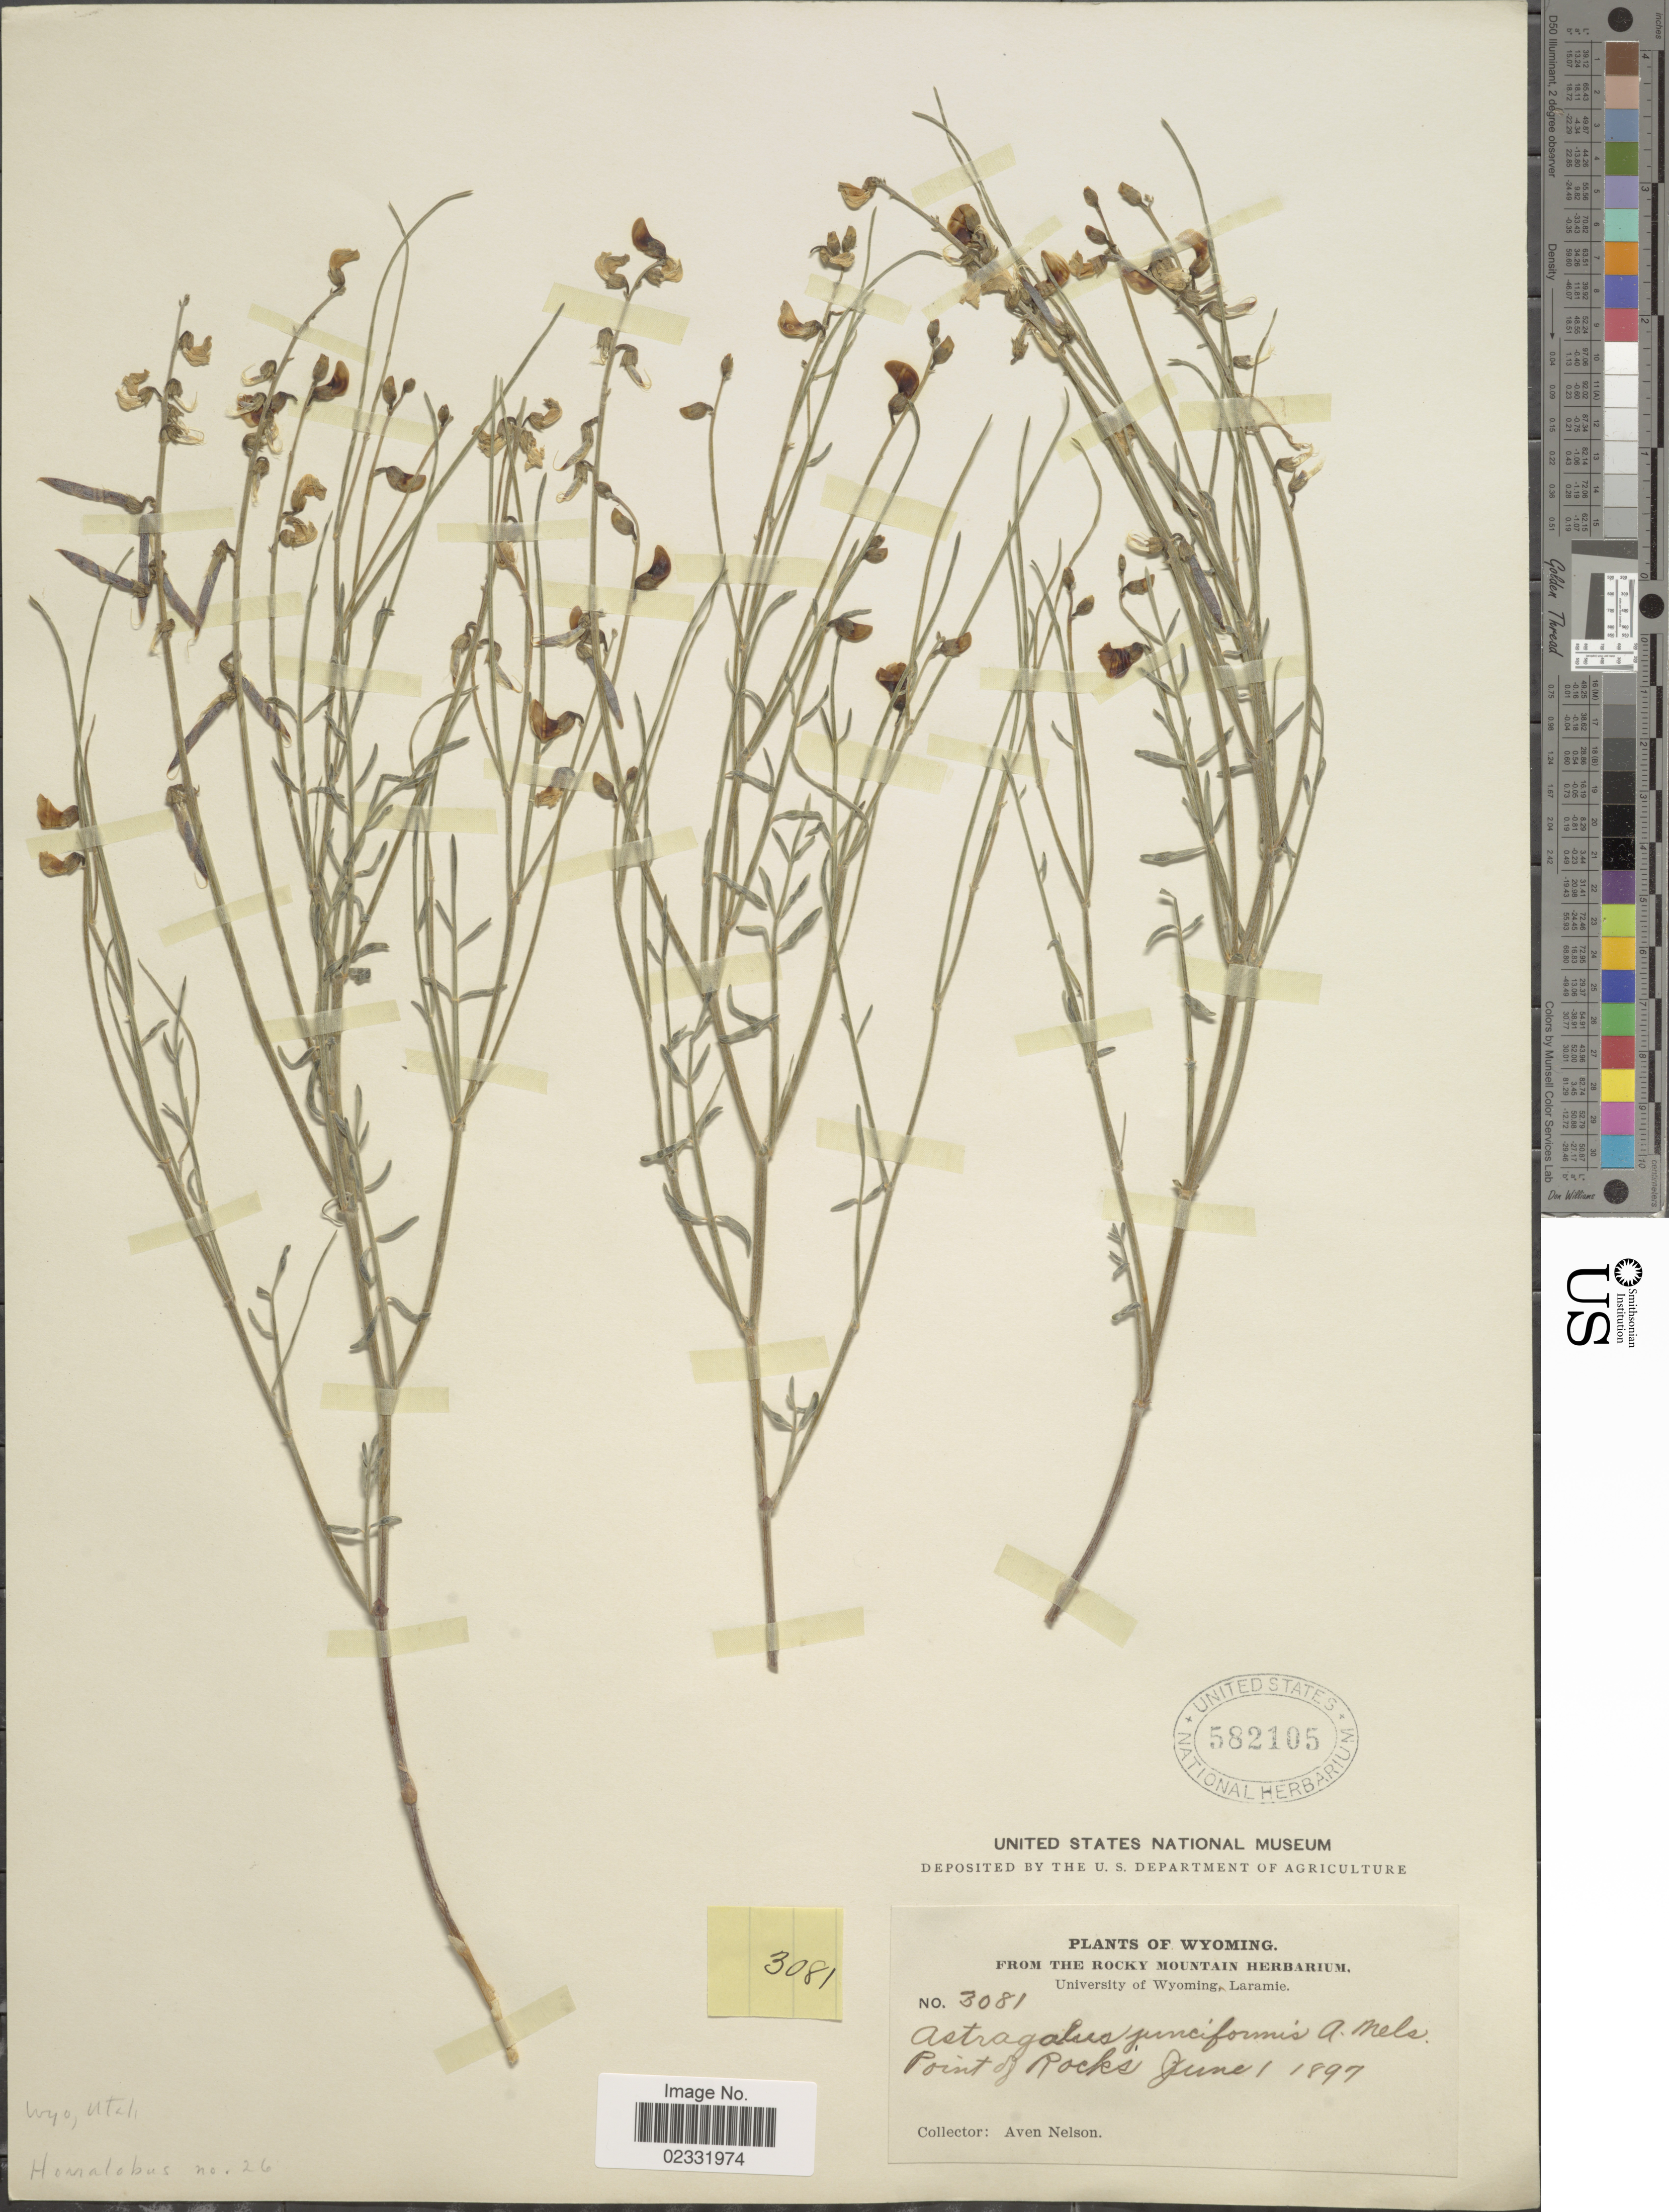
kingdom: Plantae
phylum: Tracheophyta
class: Magnoliopsida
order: Fabales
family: Fabaceae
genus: Astragalus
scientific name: Astragalus junciformis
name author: A. Nelson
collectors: A. Nelson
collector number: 3081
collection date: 1897-06-01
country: United States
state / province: Wyoming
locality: Point of Rocks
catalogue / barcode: US 582105